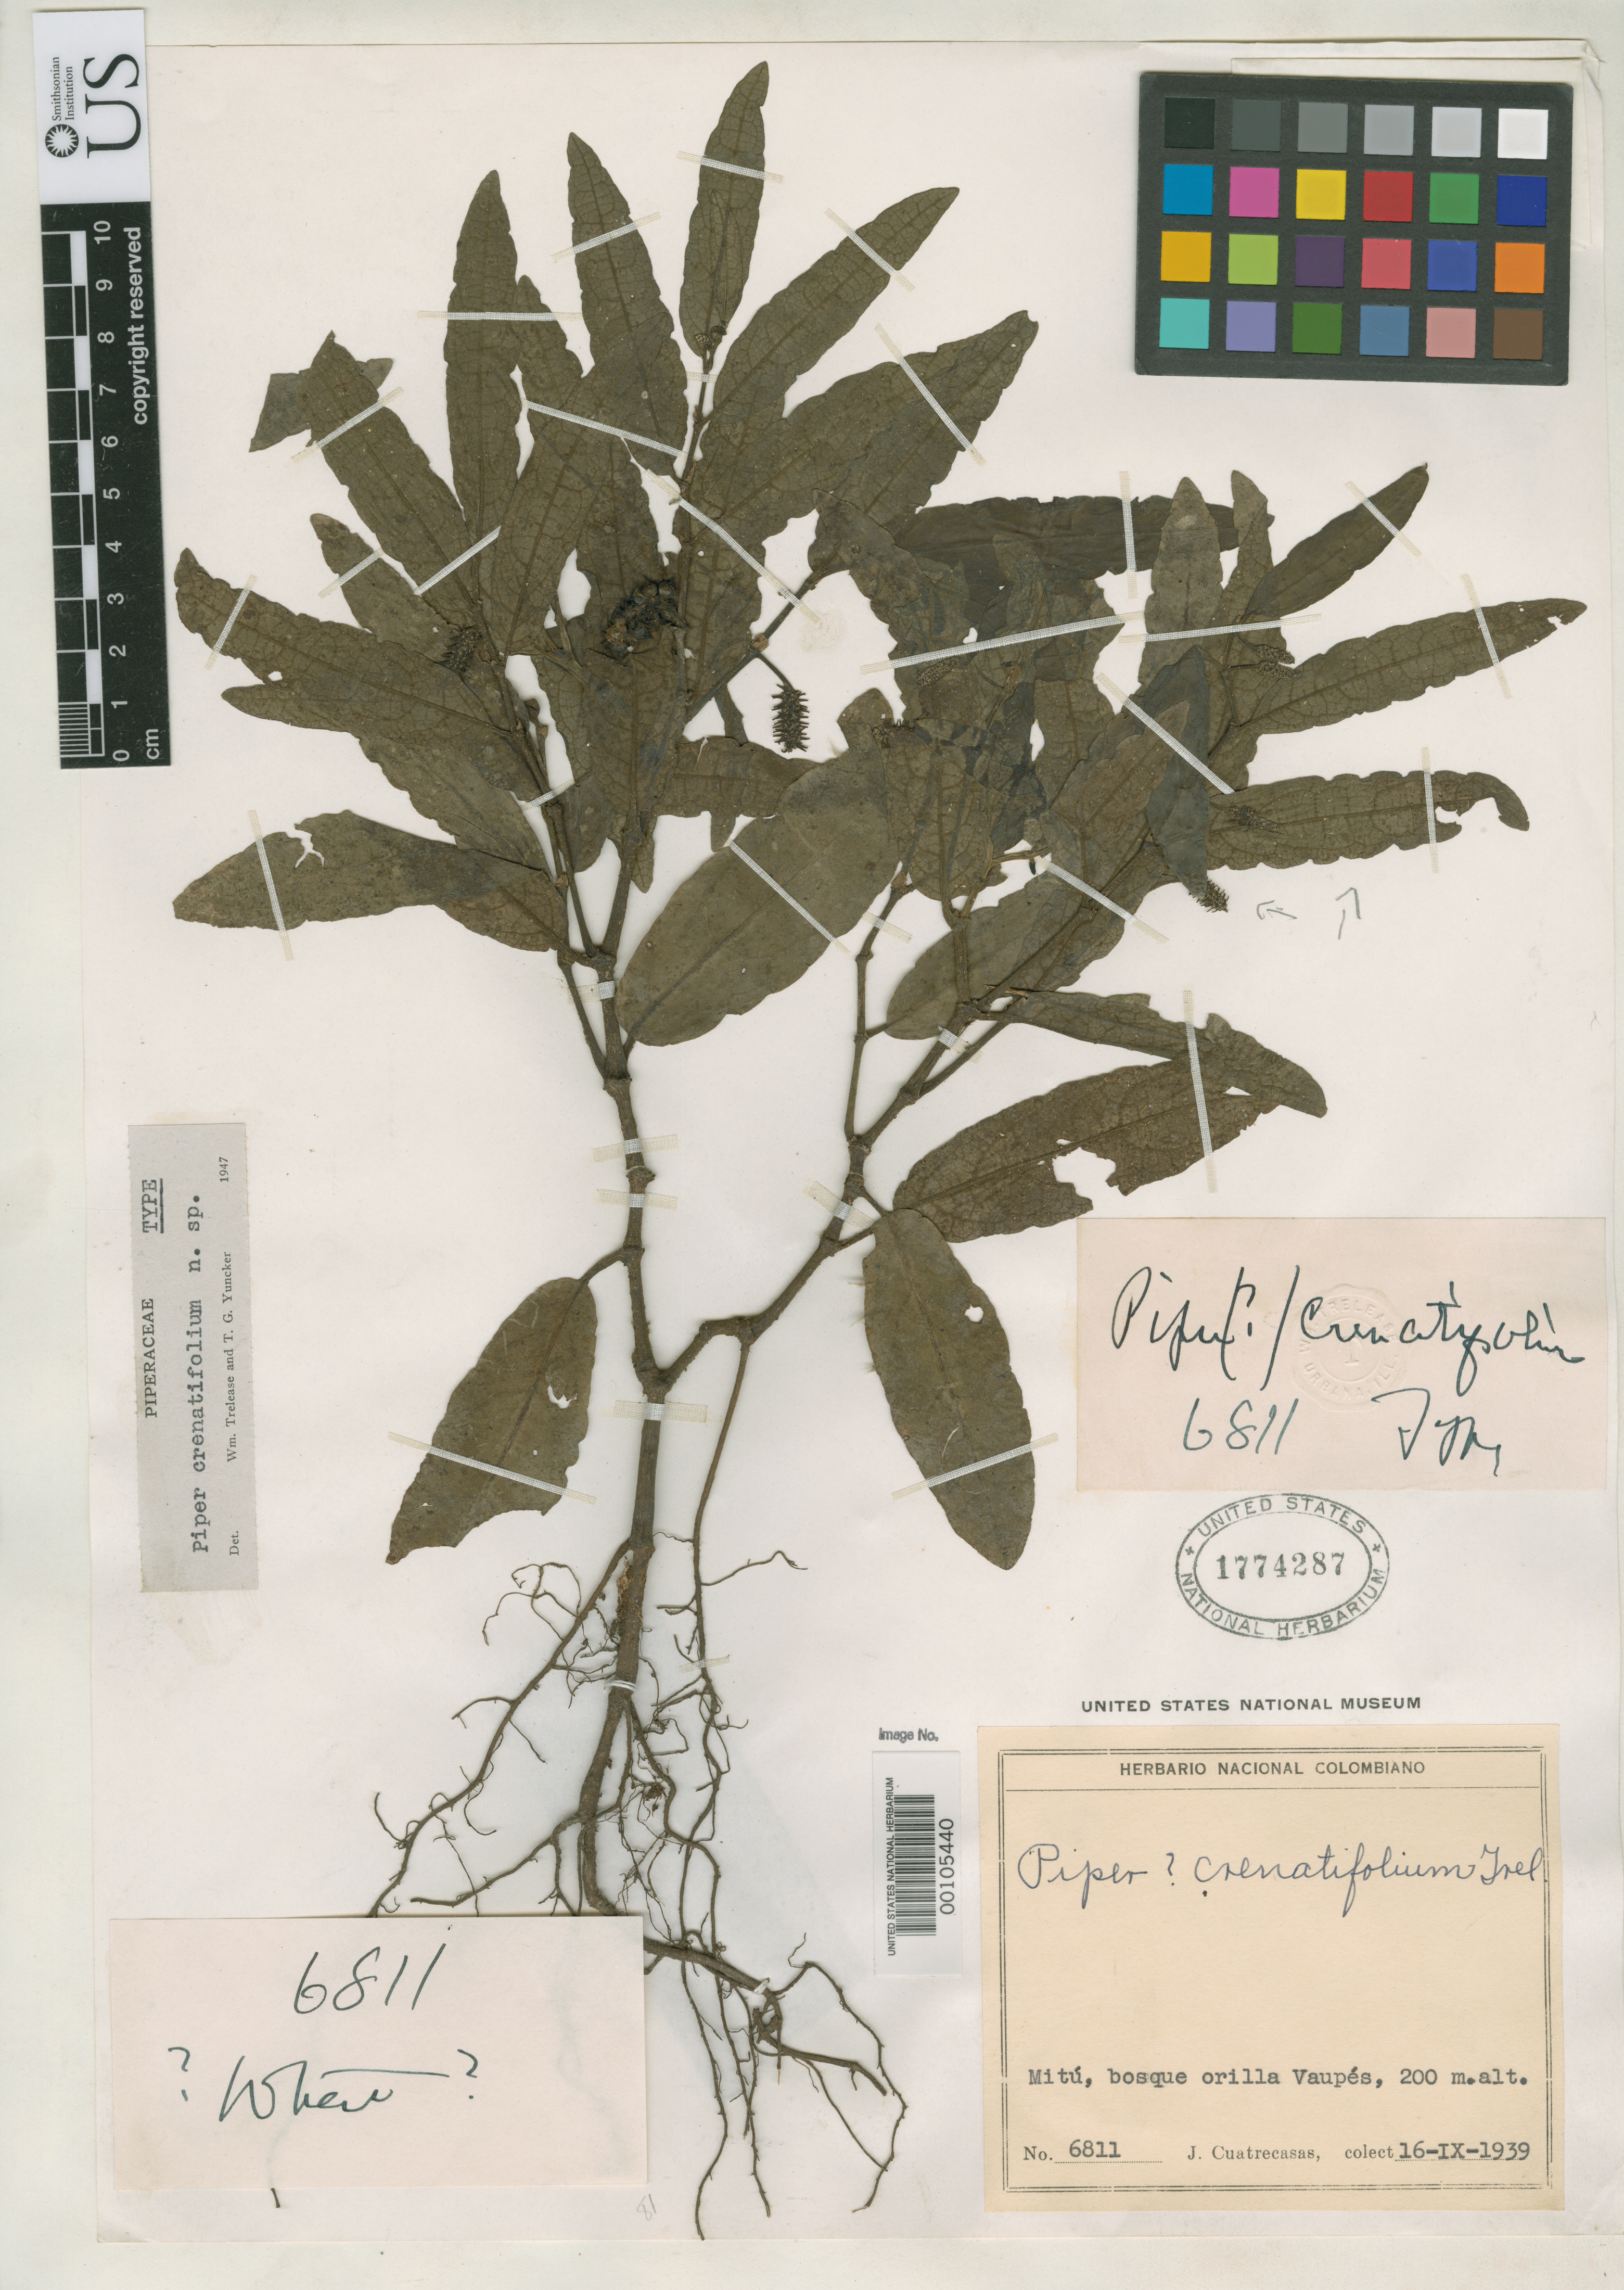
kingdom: Plantae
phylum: Tracheophyta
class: Magnoliopsida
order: Piperales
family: Piperaceae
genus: Piper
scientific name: Piper crenatifolium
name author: Trel. & Yunck.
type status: Holotype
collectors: J. Cuatrecasas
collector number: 6811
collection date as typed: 16 Sep 1939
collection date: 1939-09-16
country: Colombia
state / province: Vaupés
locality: Mitu.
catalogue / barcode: US 1774287